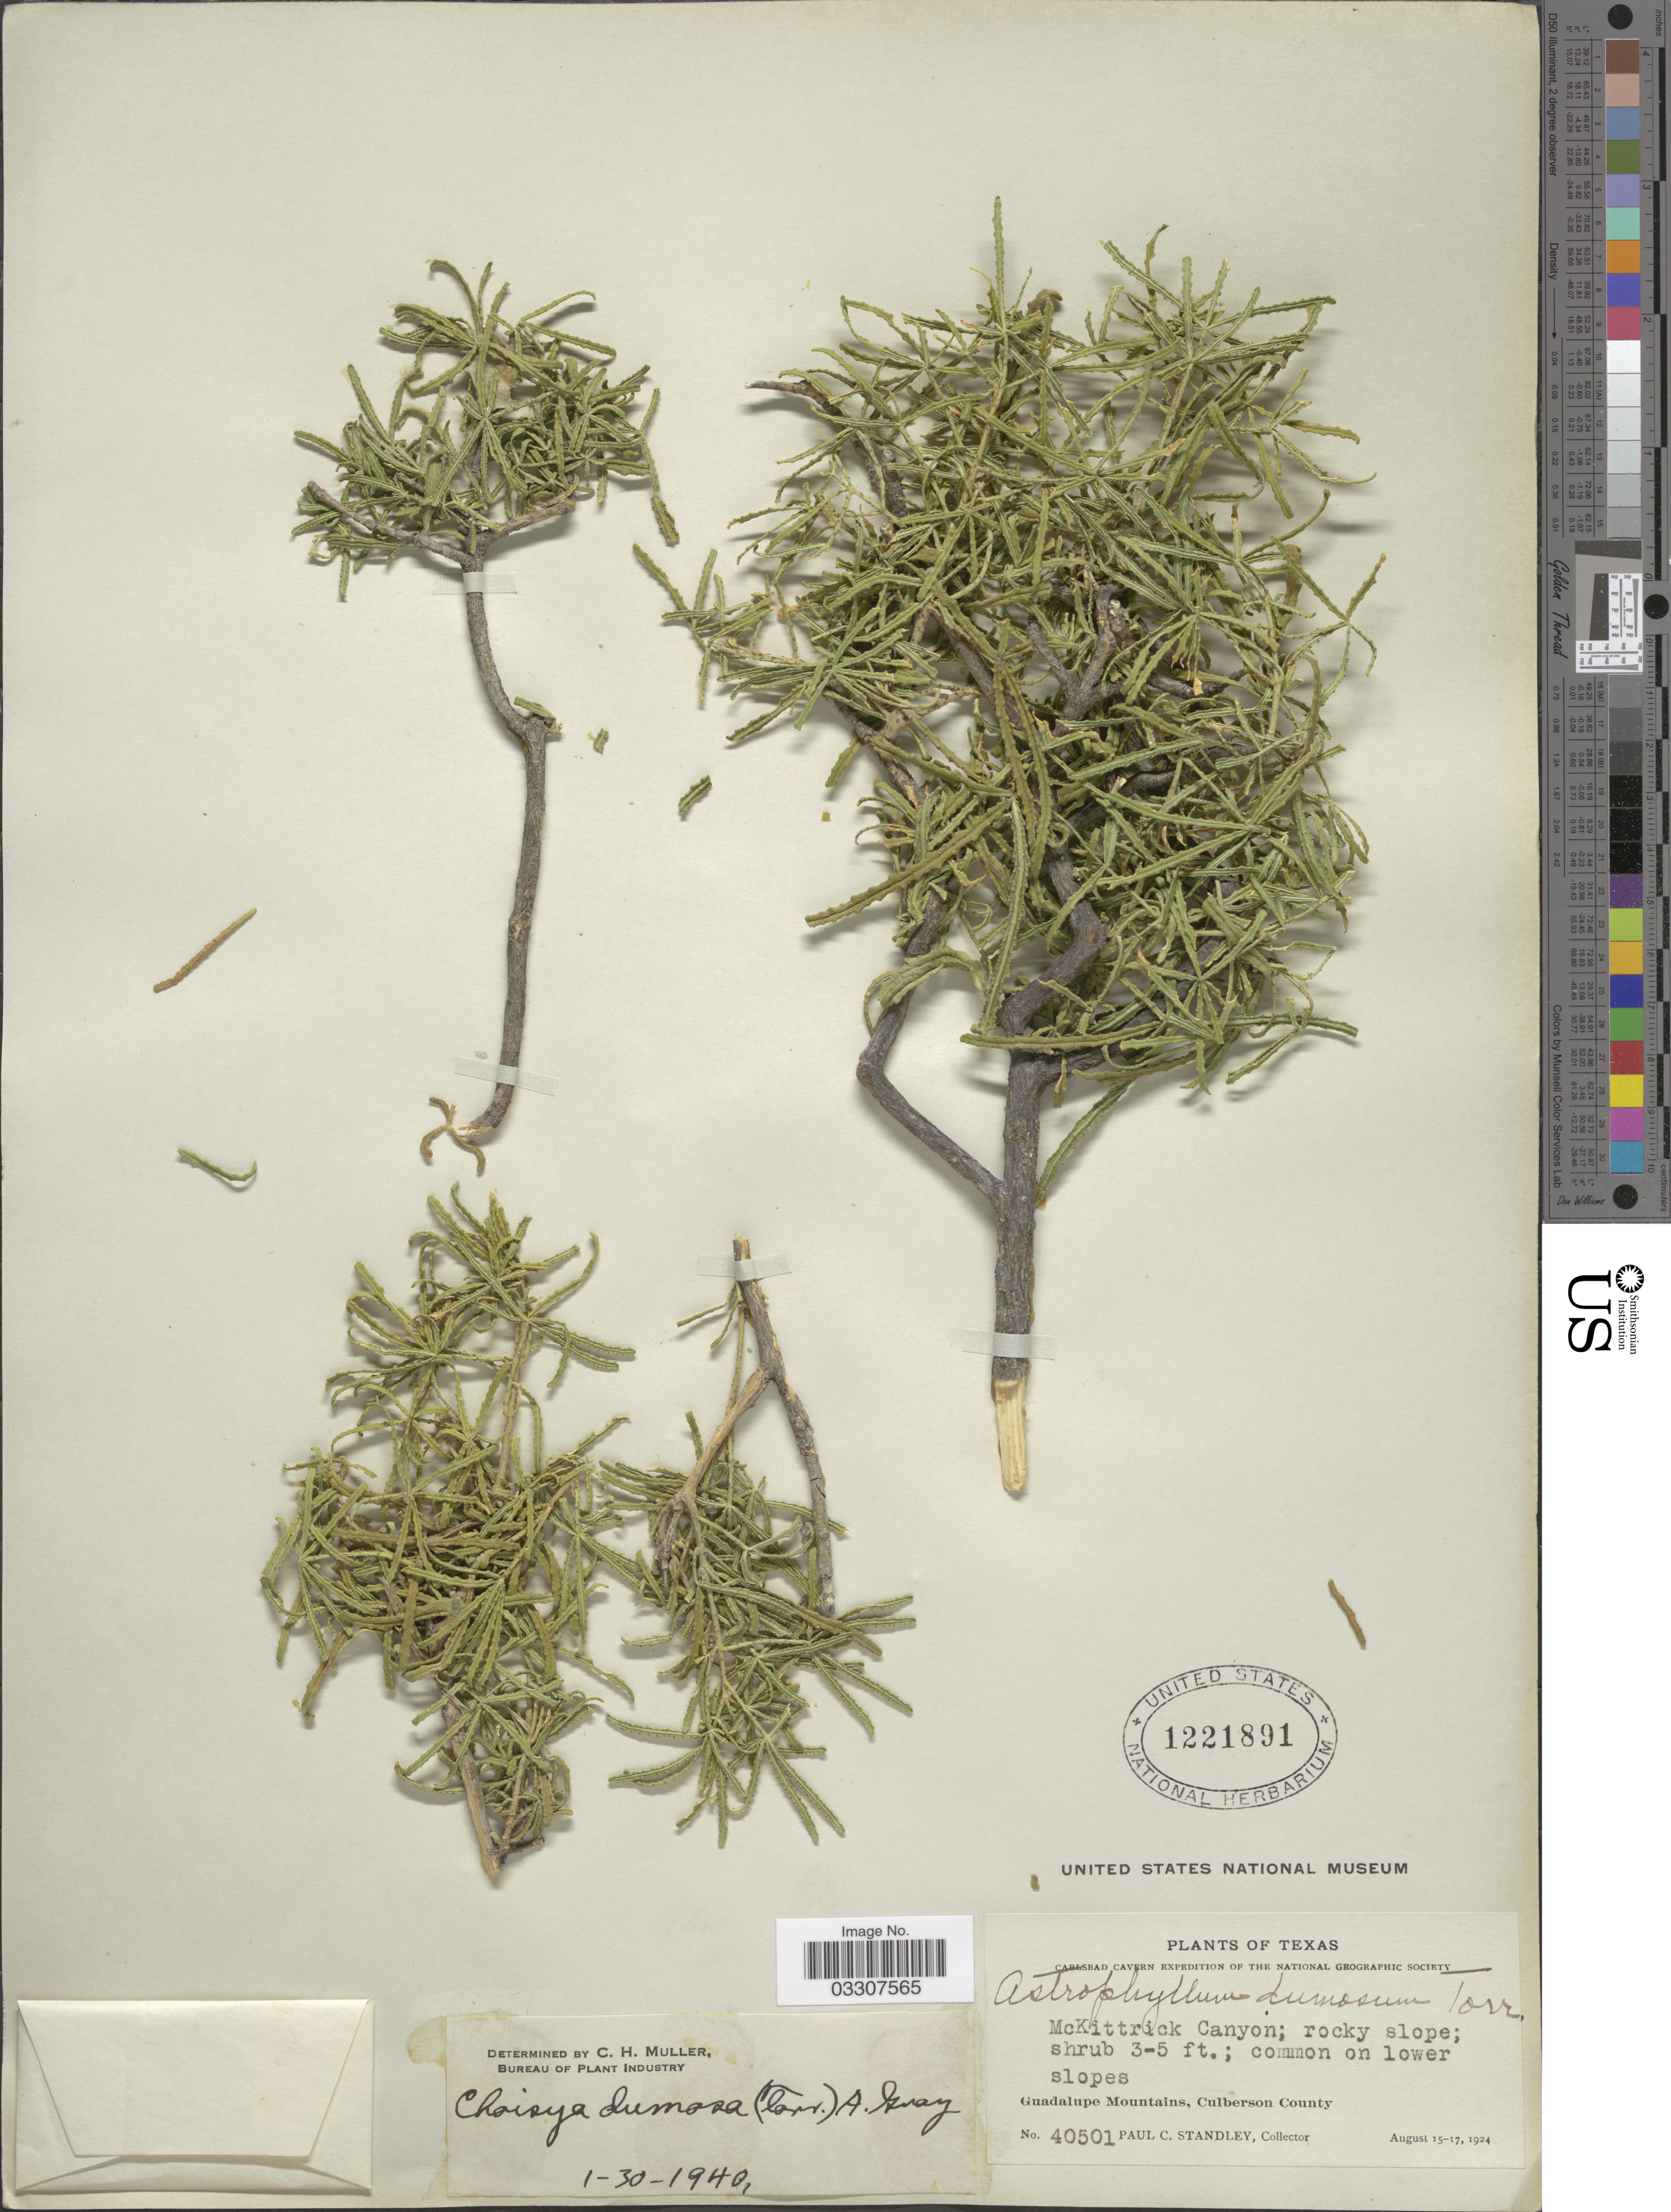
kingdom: Plantae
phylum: Tracheophyta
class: Magnoliopsida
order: Sapindales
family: Rutaceae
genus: Choisya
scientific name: Choisya dumosa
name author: A. Gray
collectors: P. C. Standley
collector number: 40501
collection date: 1924-08-15/1924-08-17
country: United States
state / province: Texas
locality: McKittrick Canyon. Guadalupe Mountains, Culberson County.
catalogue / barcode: US 1221891